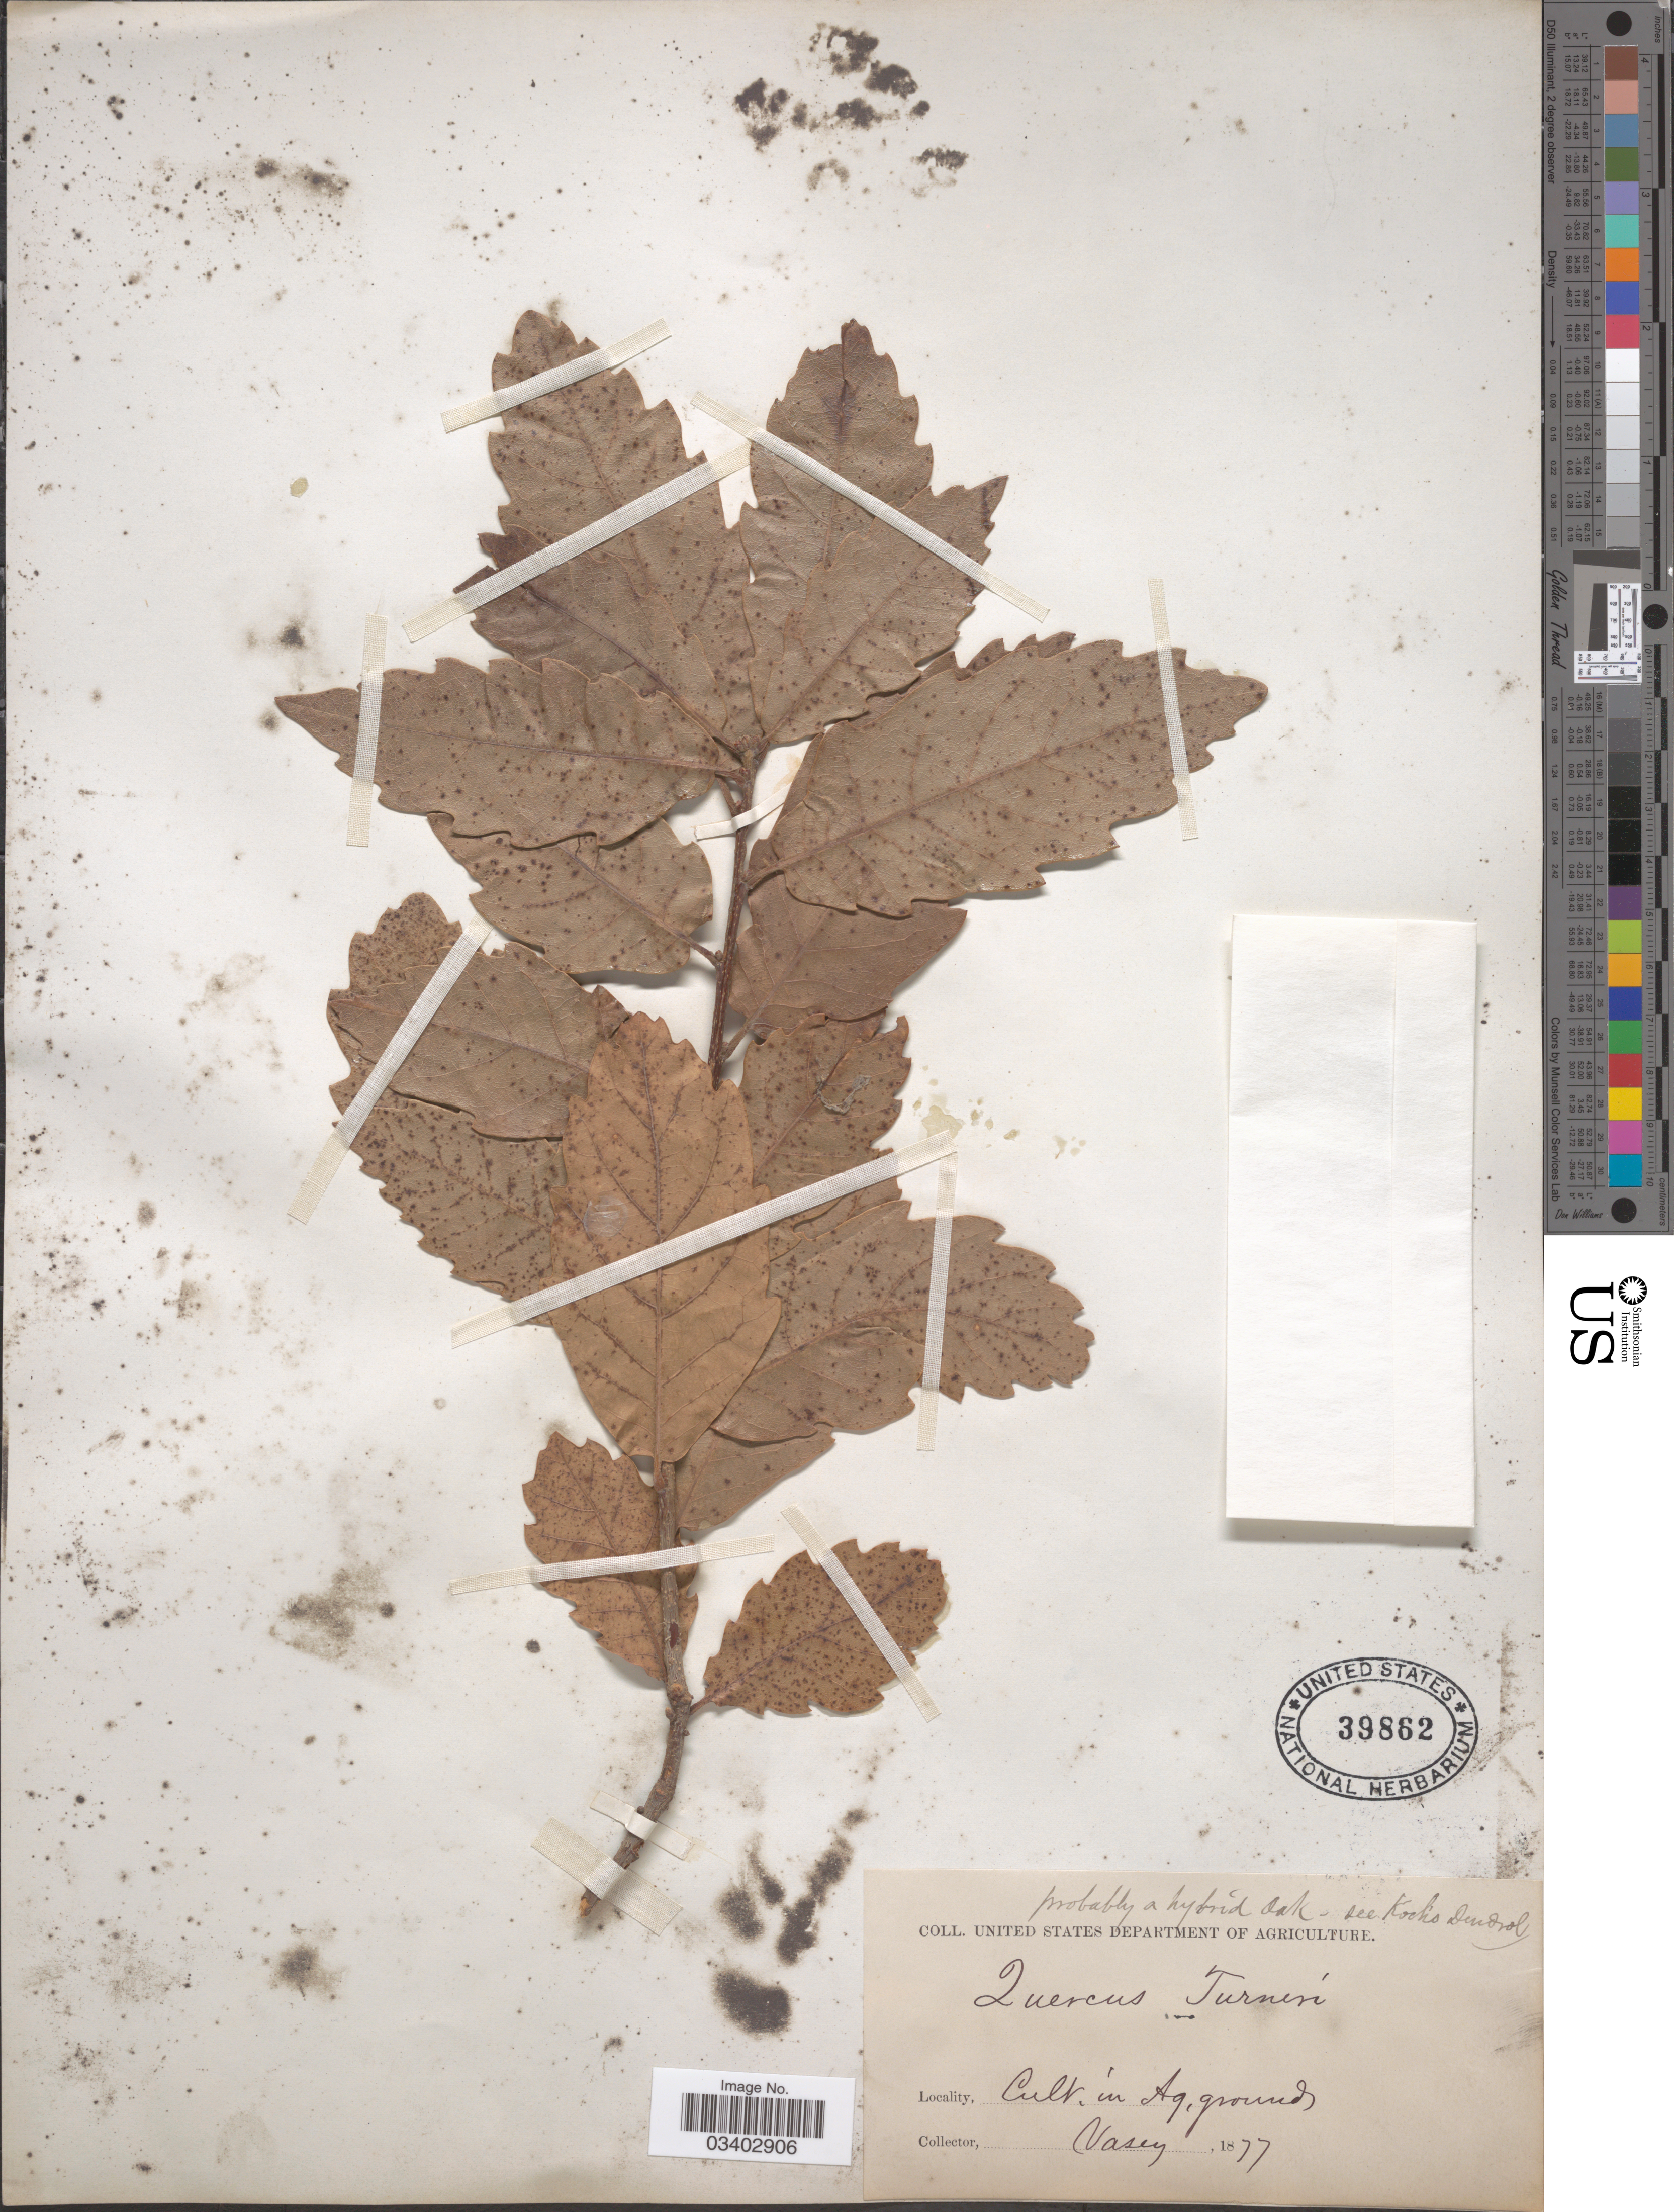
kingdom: Plantae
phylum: Tracheophyta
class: Magnoliopsida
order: Fagales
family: Fagaceae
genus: Quercus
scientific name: Quercus x turneri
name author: A. DC.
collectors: Vasey, --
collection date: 1877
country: United States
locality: Cult. in Ag. grounds.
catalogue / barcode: US 39862